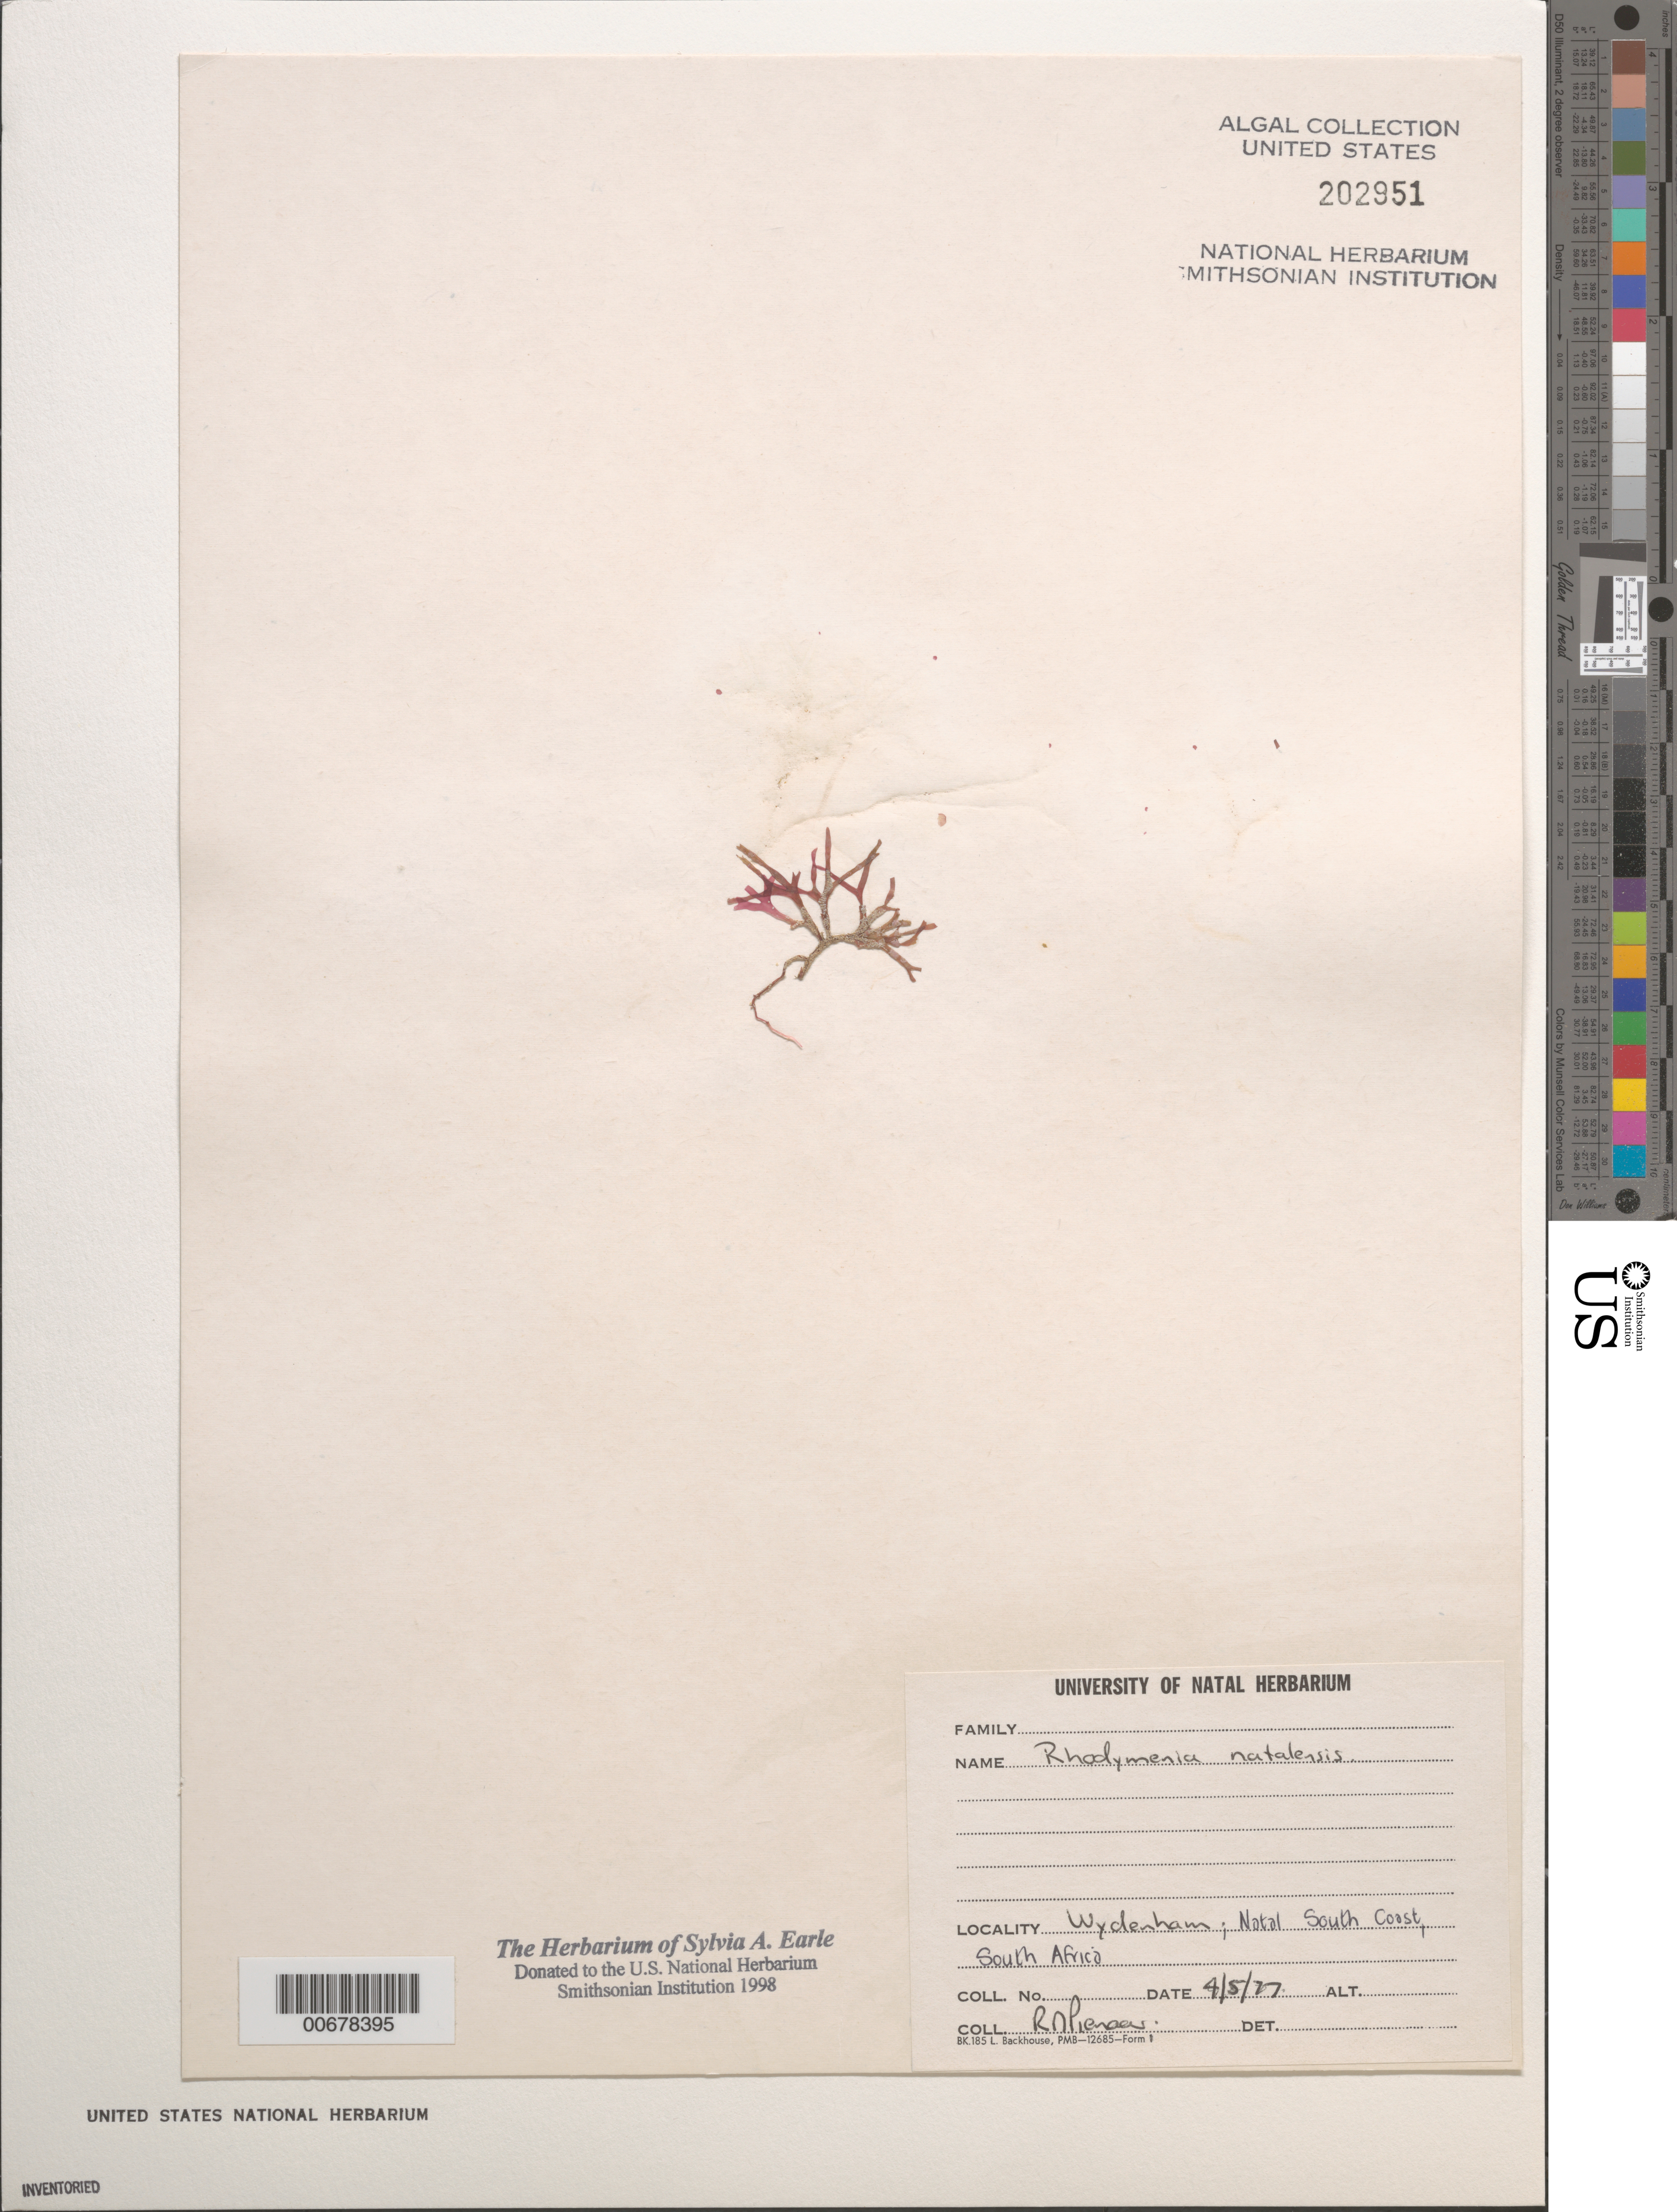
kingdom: Plantae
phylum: Rhodophyta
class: Florideophyceae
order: Rhodymeniales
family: Rhodymeniaceae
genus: Rhodymenia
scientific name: Rhodymenia natalensis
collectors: R. Pienaar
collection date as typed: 04 May 1977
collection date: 1977-05-04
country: South Africa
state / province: KwaZulu-Natal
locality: Widenham (Wydenham), South Coast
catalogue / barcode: US 202951